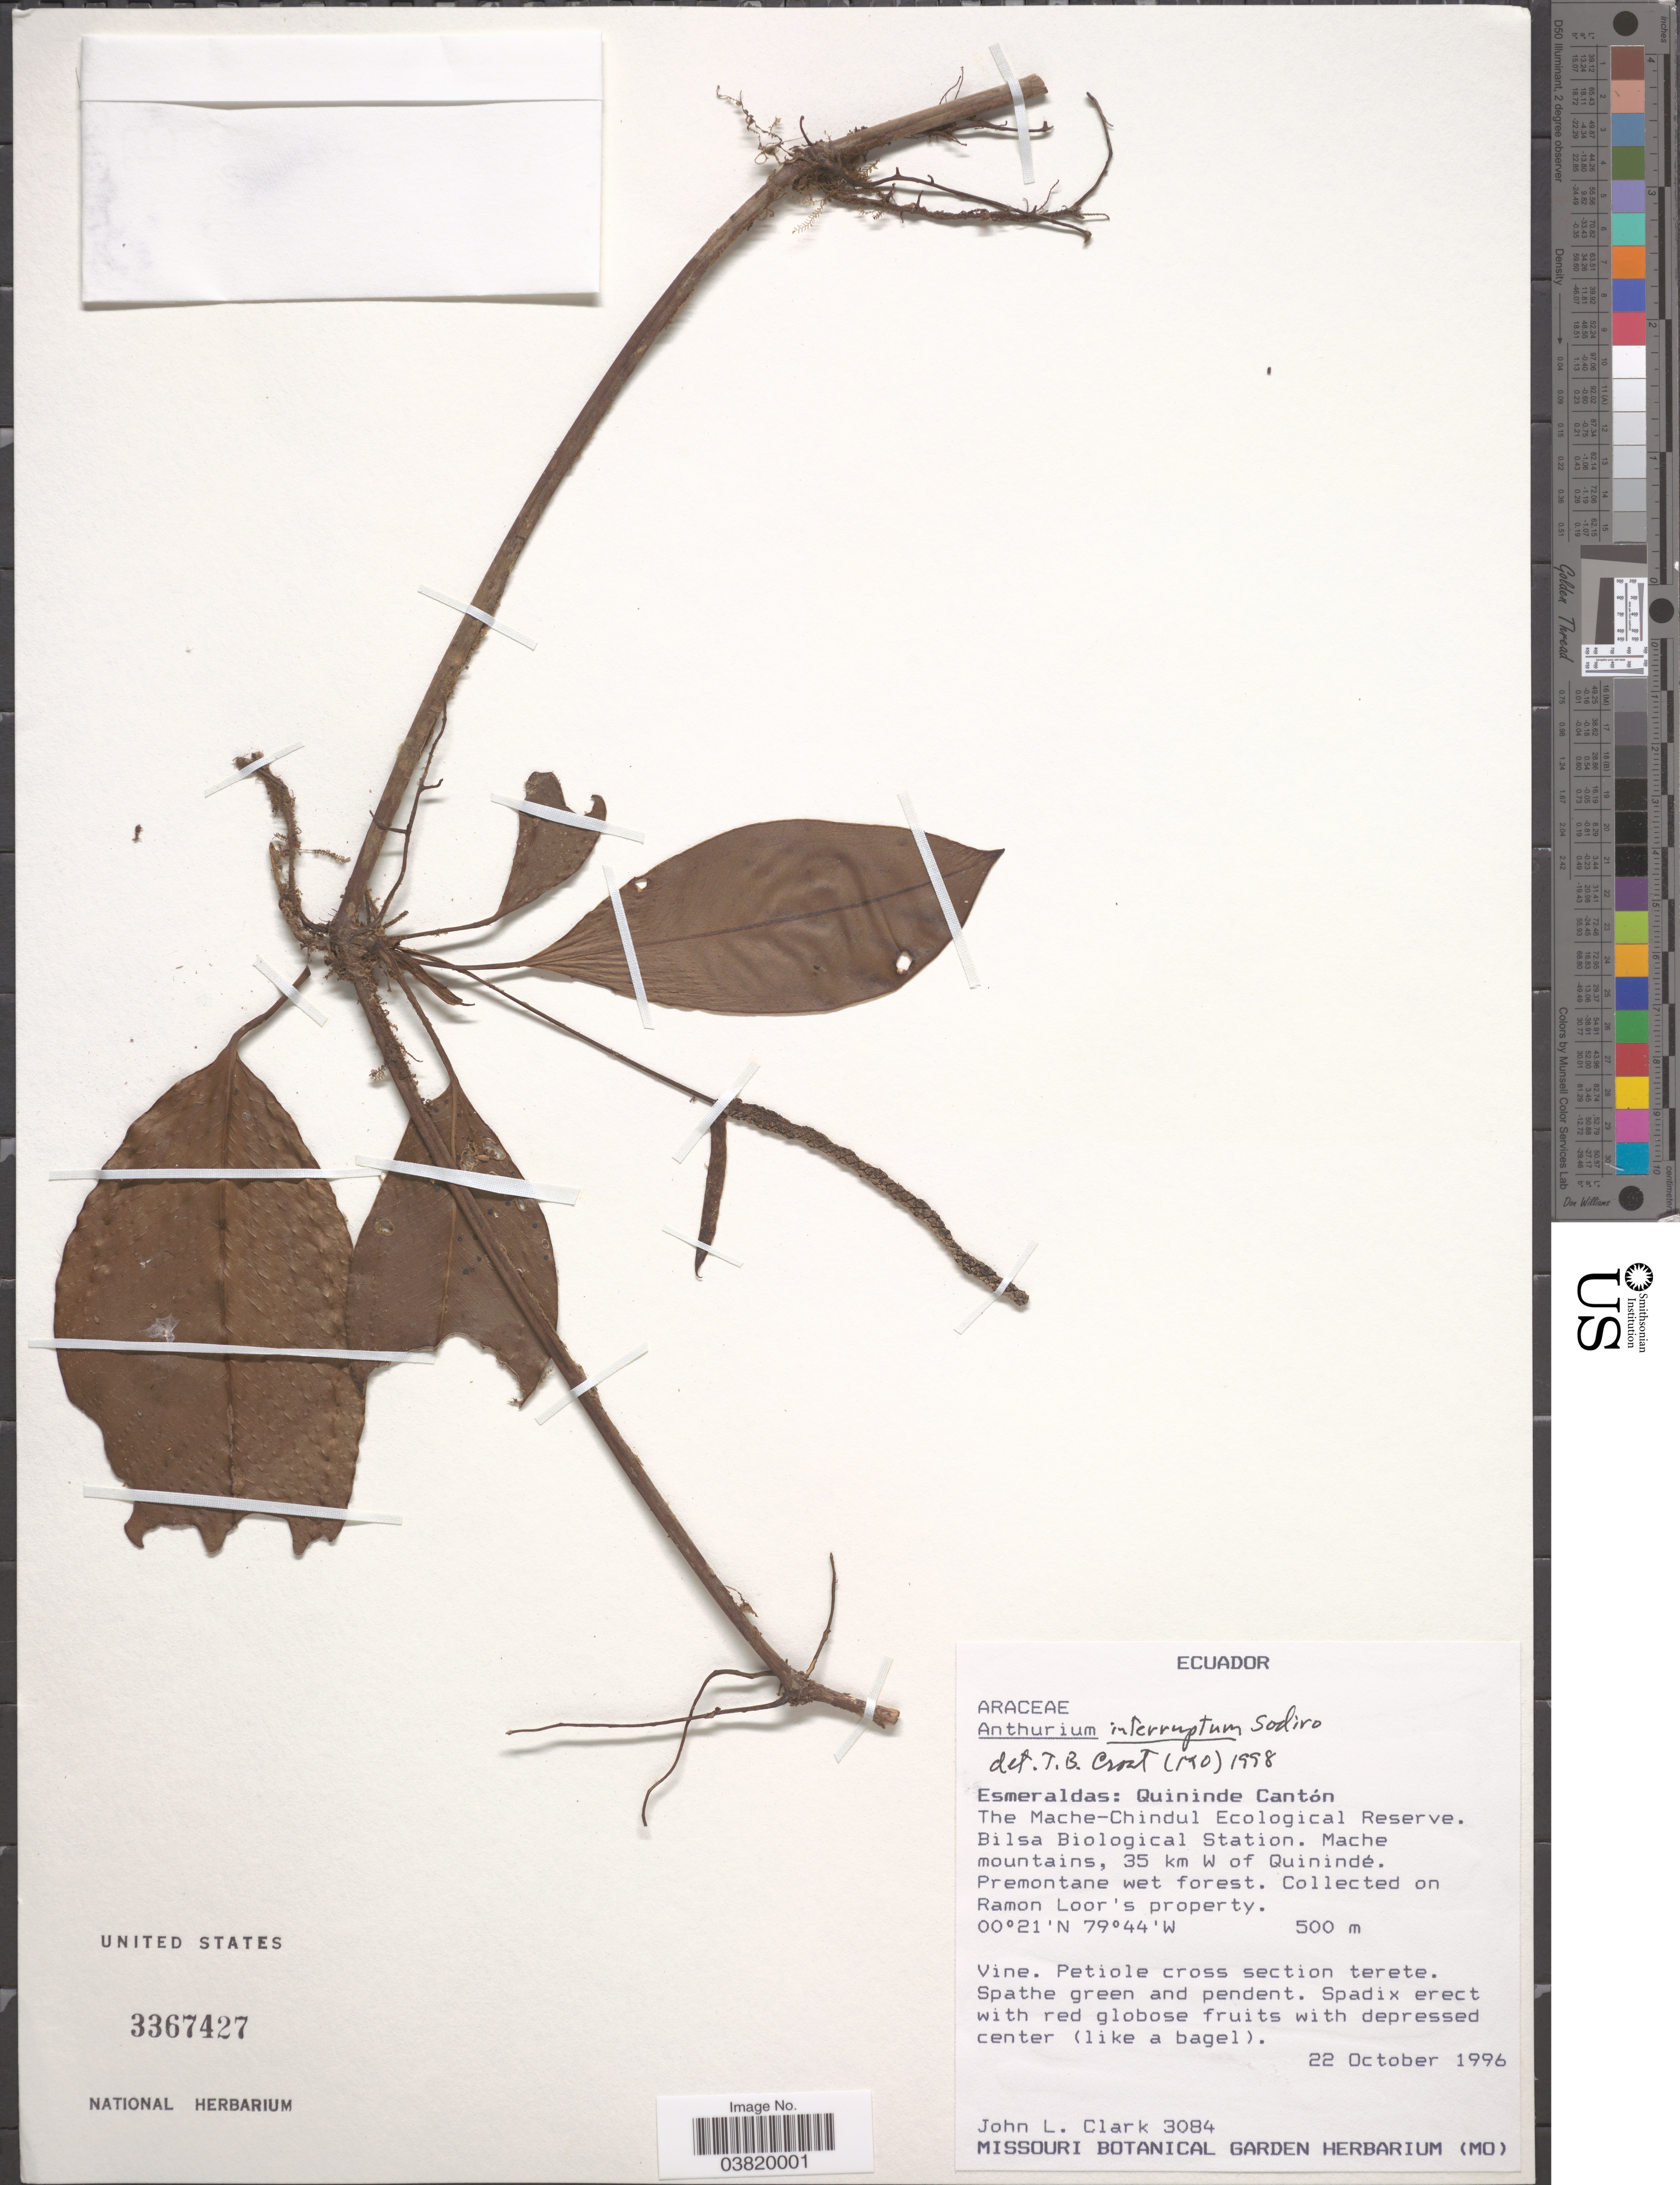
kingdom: Plantae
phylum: Tracheophyta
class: Liliopsida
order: Alismatales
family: Araceae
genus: Anthurium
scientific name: Anthurium interruptum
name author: Sodiro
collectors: J. L. Clark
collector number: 3084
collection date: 1996-10-22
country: Ecuador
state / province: Esmeraldas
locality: Quininde Cantón. The Mache-Chindul Ecological Reserve. Bilsa Biological Station. Mache mountains, 35 km W of Quinindé.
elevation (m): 500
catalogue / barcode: US 3367427